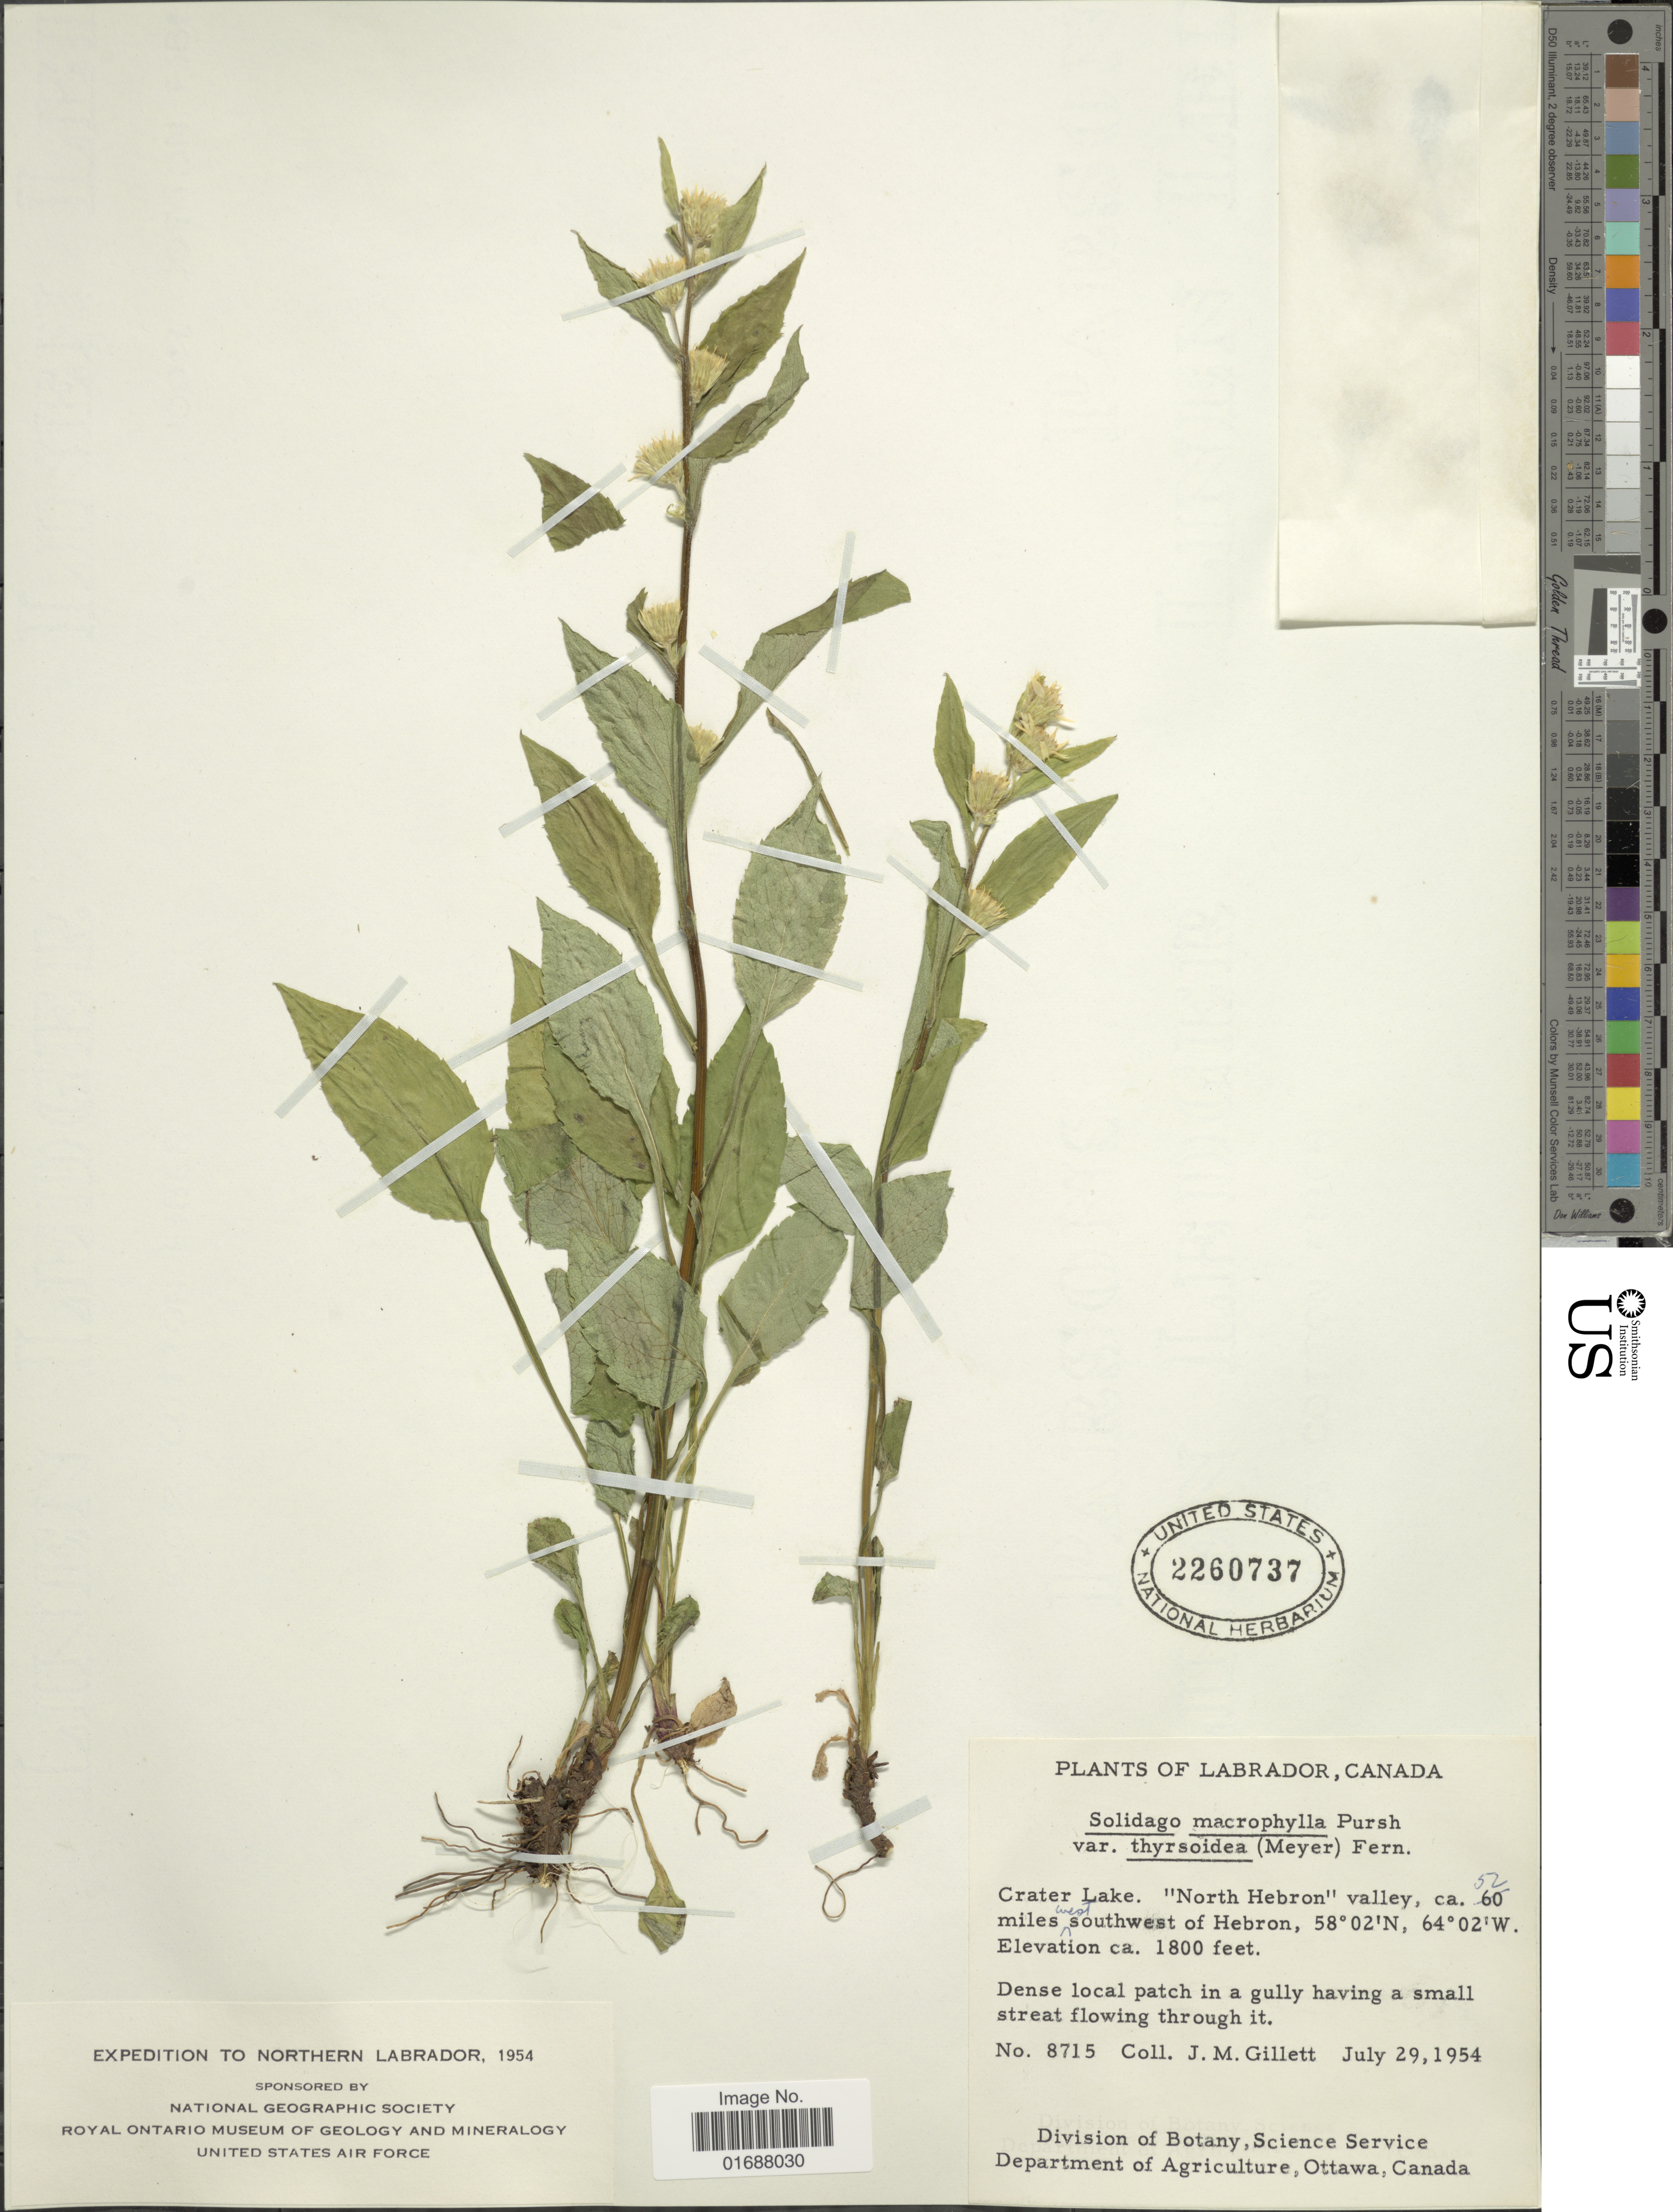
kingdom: Plantae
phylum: Tracheophyta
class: Magnoliopsida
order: Asterales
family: Asteraceae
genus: Solidago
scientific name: Solidago macrophylla var. thyrsoidea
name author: (E. Mey.) Fernald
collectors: J. M. Gillett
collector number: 8715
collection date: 1954-07-29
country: Canada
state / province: Newfoundland and Labrador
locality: Labrador, Canada, Crater Lake. "North Hebron" valley, ca. 52 miles west southwest of Hebron.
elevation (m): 549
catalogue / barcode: US 2260737